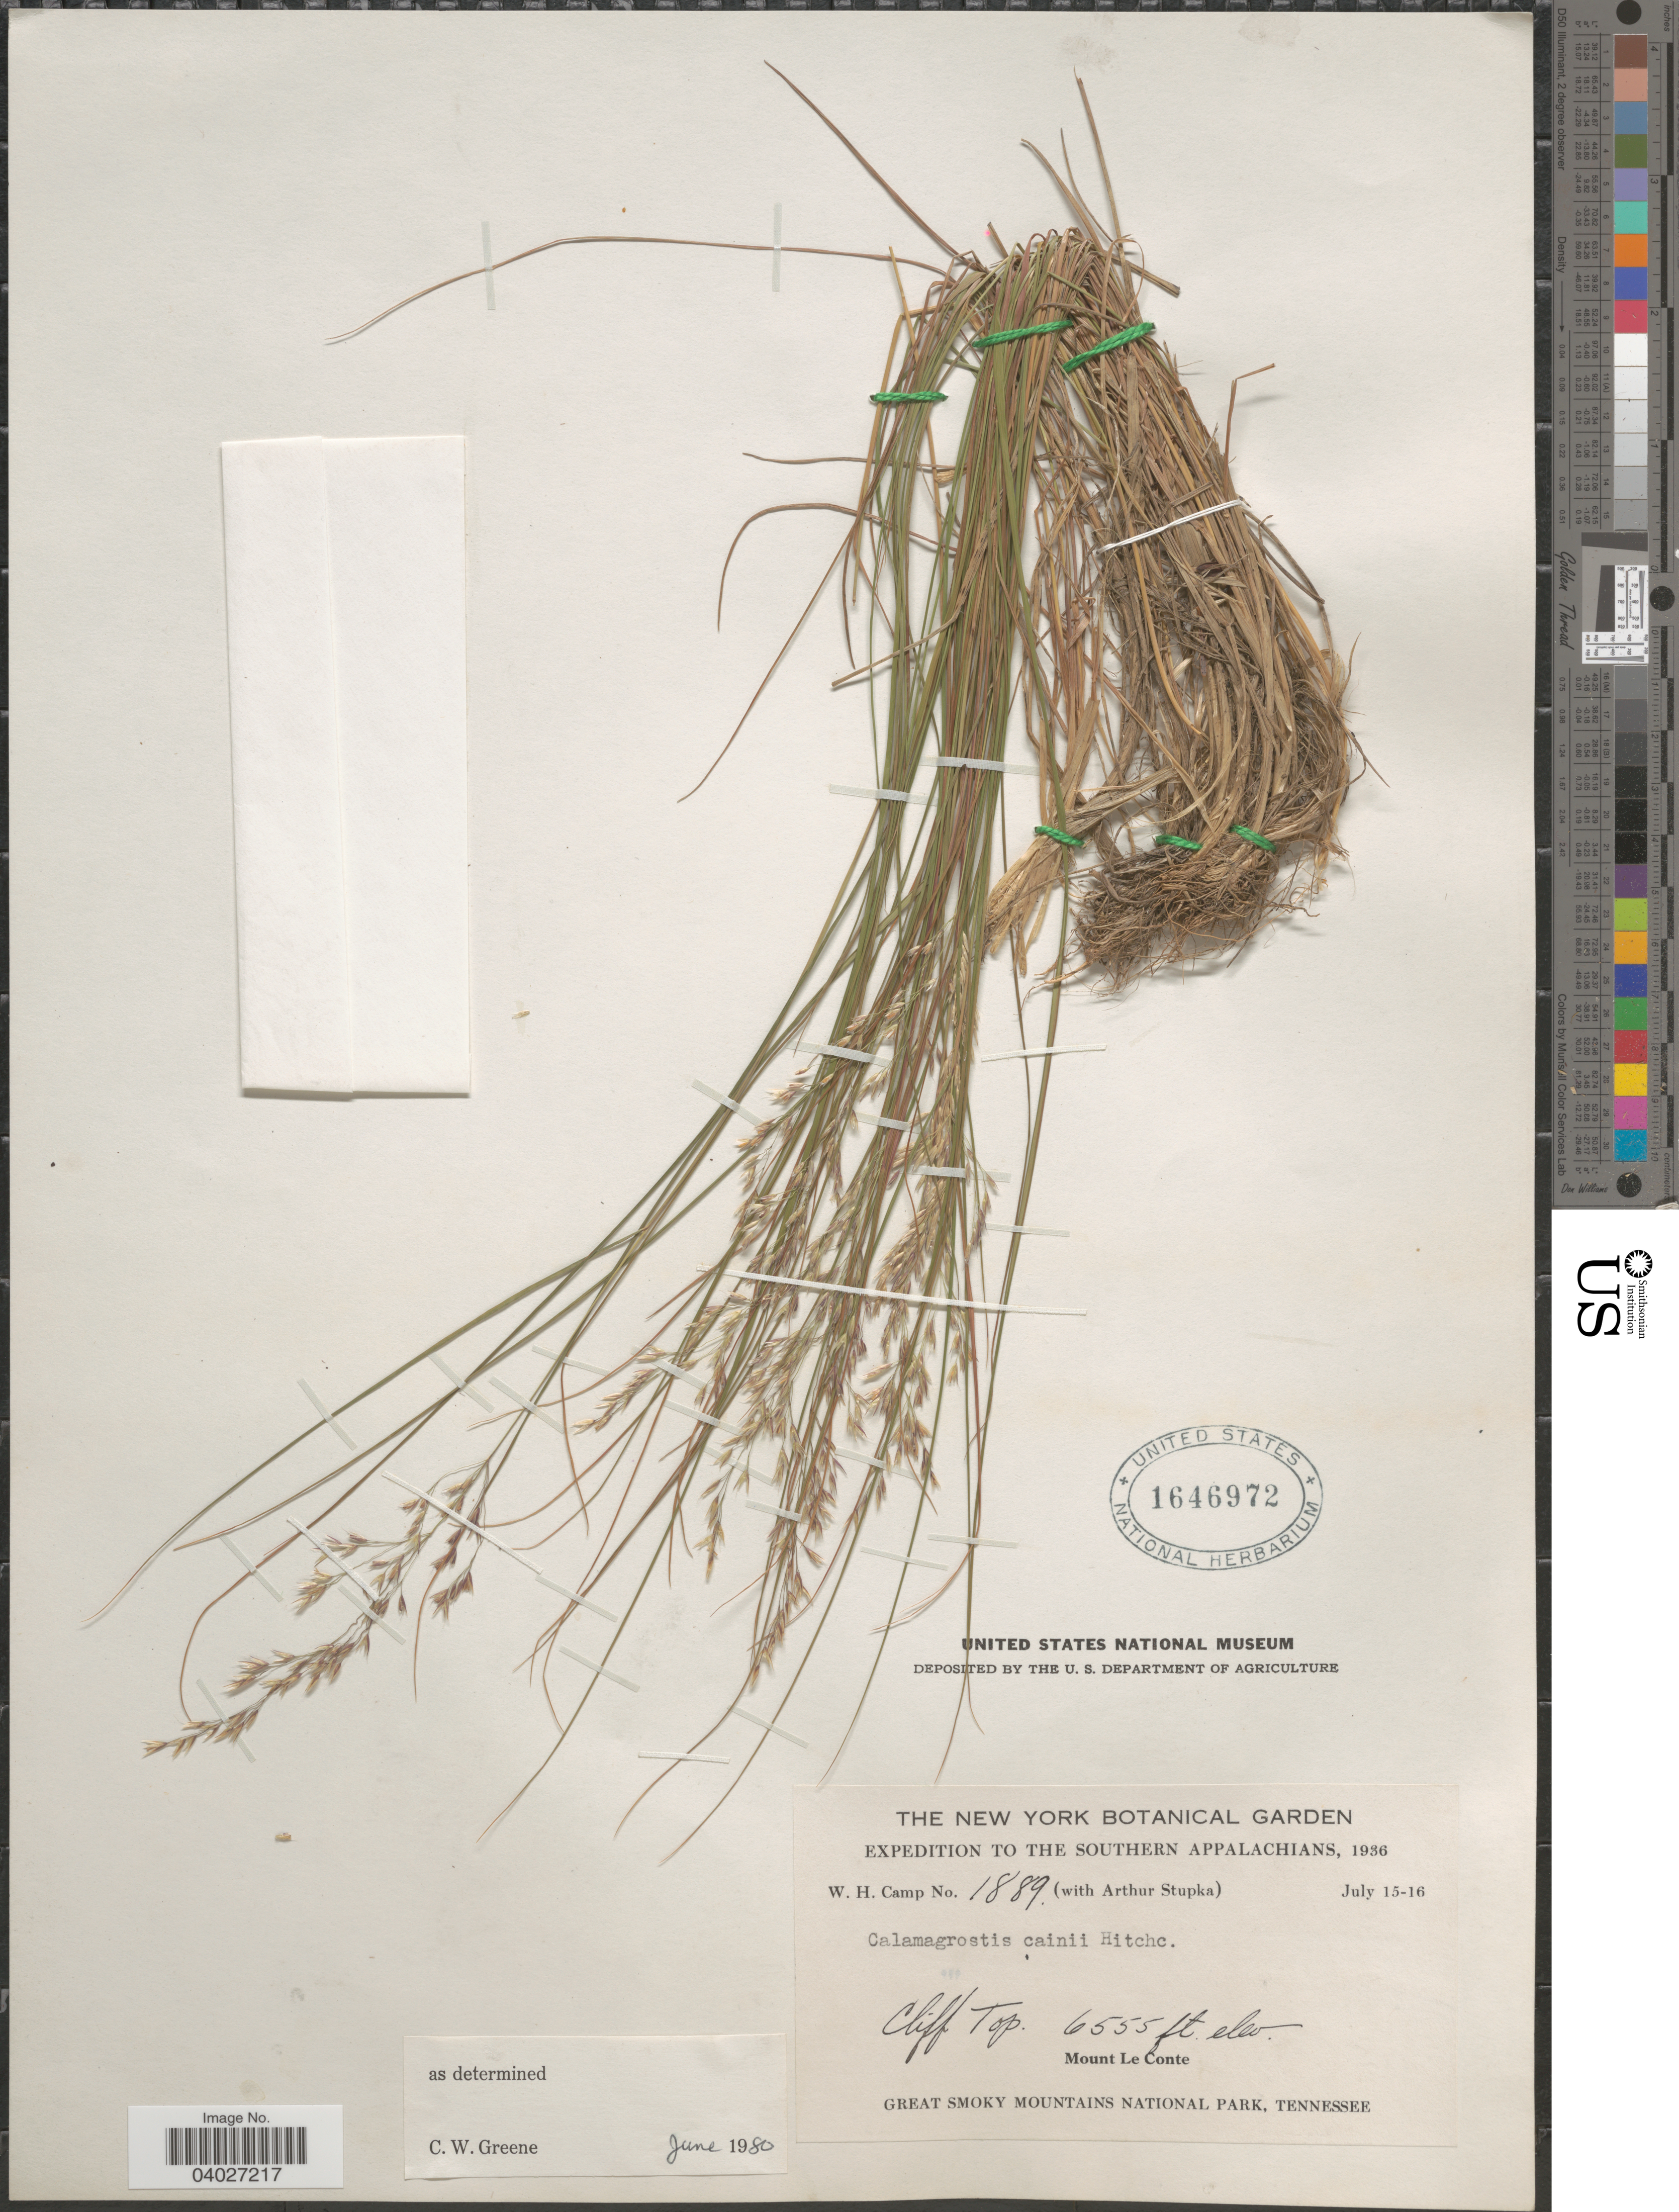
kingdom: Plantae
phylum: Tracheophyta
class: Liliopsida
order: Poales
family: Poaceae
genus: Calamagrostis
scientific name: Calamagrostis cainii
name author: Hitchc.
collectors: W. H. Camp & A. Stupka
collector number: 1889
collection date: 1936-07-15/1936-07-16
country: United States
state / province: Tennessee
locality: The Southern Appalachians. Cliff top. Mount Le Conte. Great Smoky Mountains National Park.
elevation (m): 1998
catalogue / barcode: US 1646972